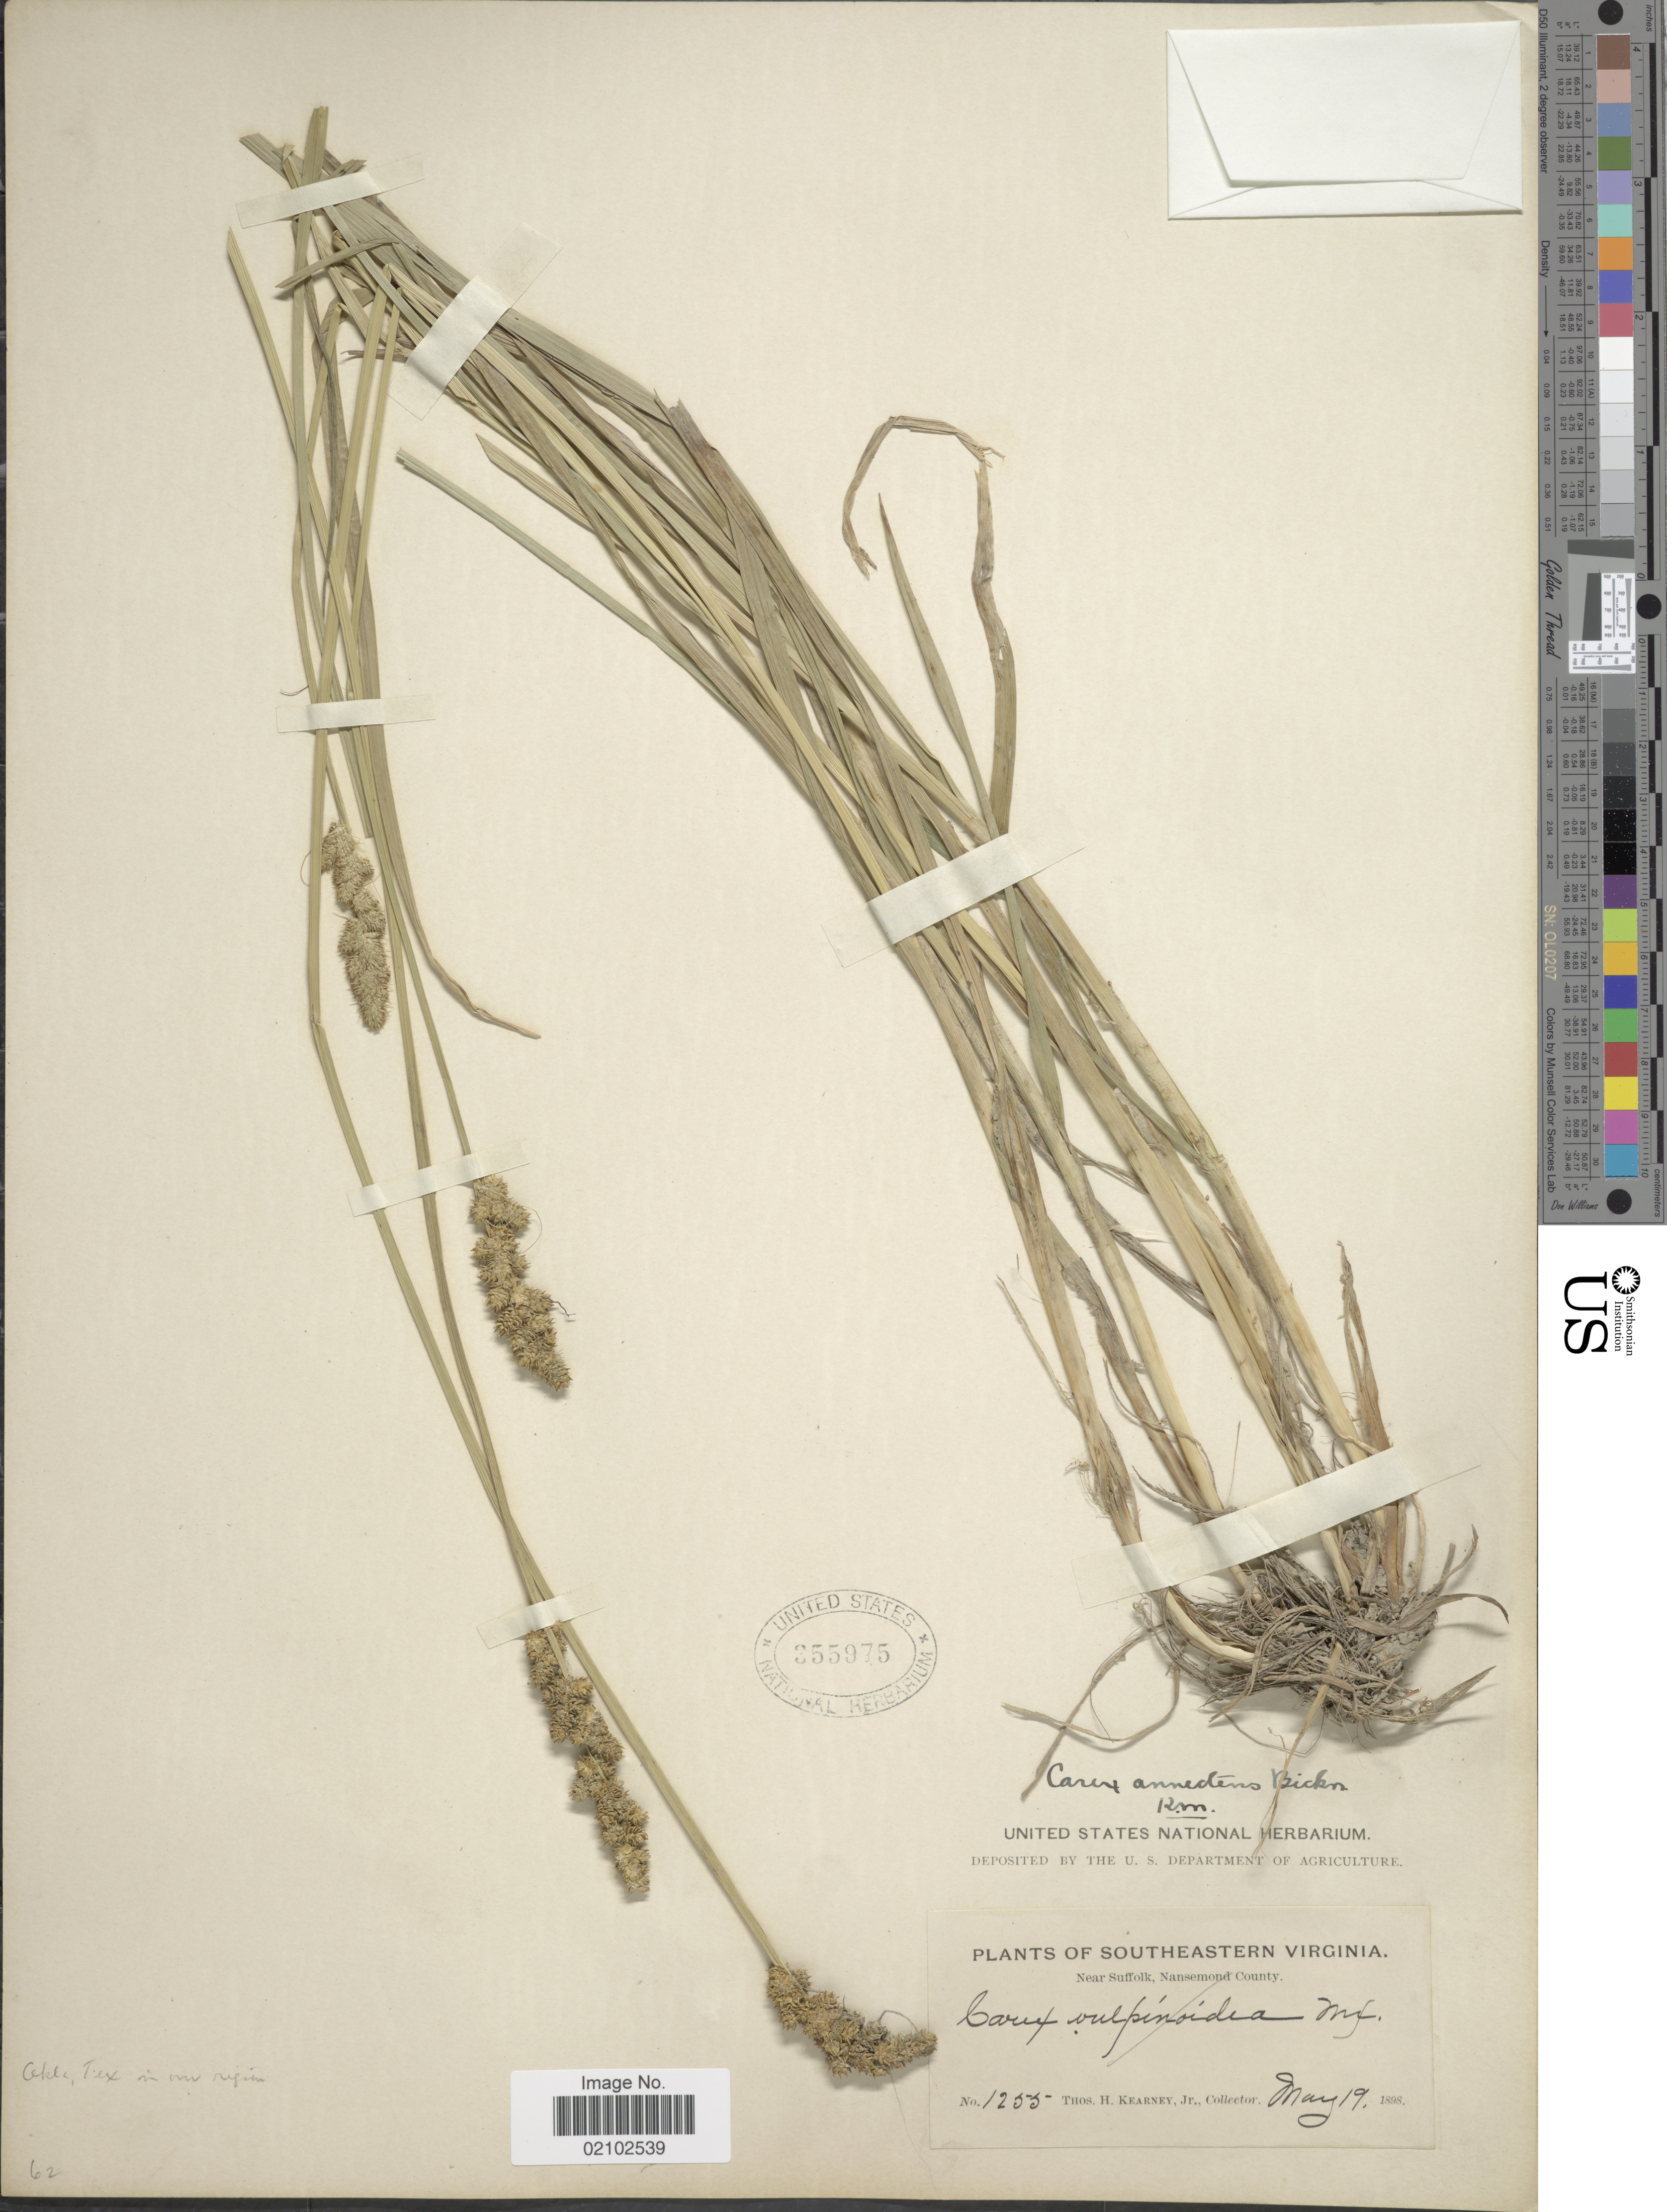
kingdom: Plantae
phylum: Tracheophyta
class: Liliopsida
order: Poales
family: Cyperaceae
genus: Carex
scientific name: Carex annectens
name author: (E.P. Bicknell) E.P. Bicknell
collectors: T. H. Kearney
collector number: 1255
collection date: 1898-05-19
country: United States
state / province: Virginia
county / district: City of Suffolk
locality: Southeastern Virginia, Near Suffolk, Nansemond County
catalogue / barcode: US 355975